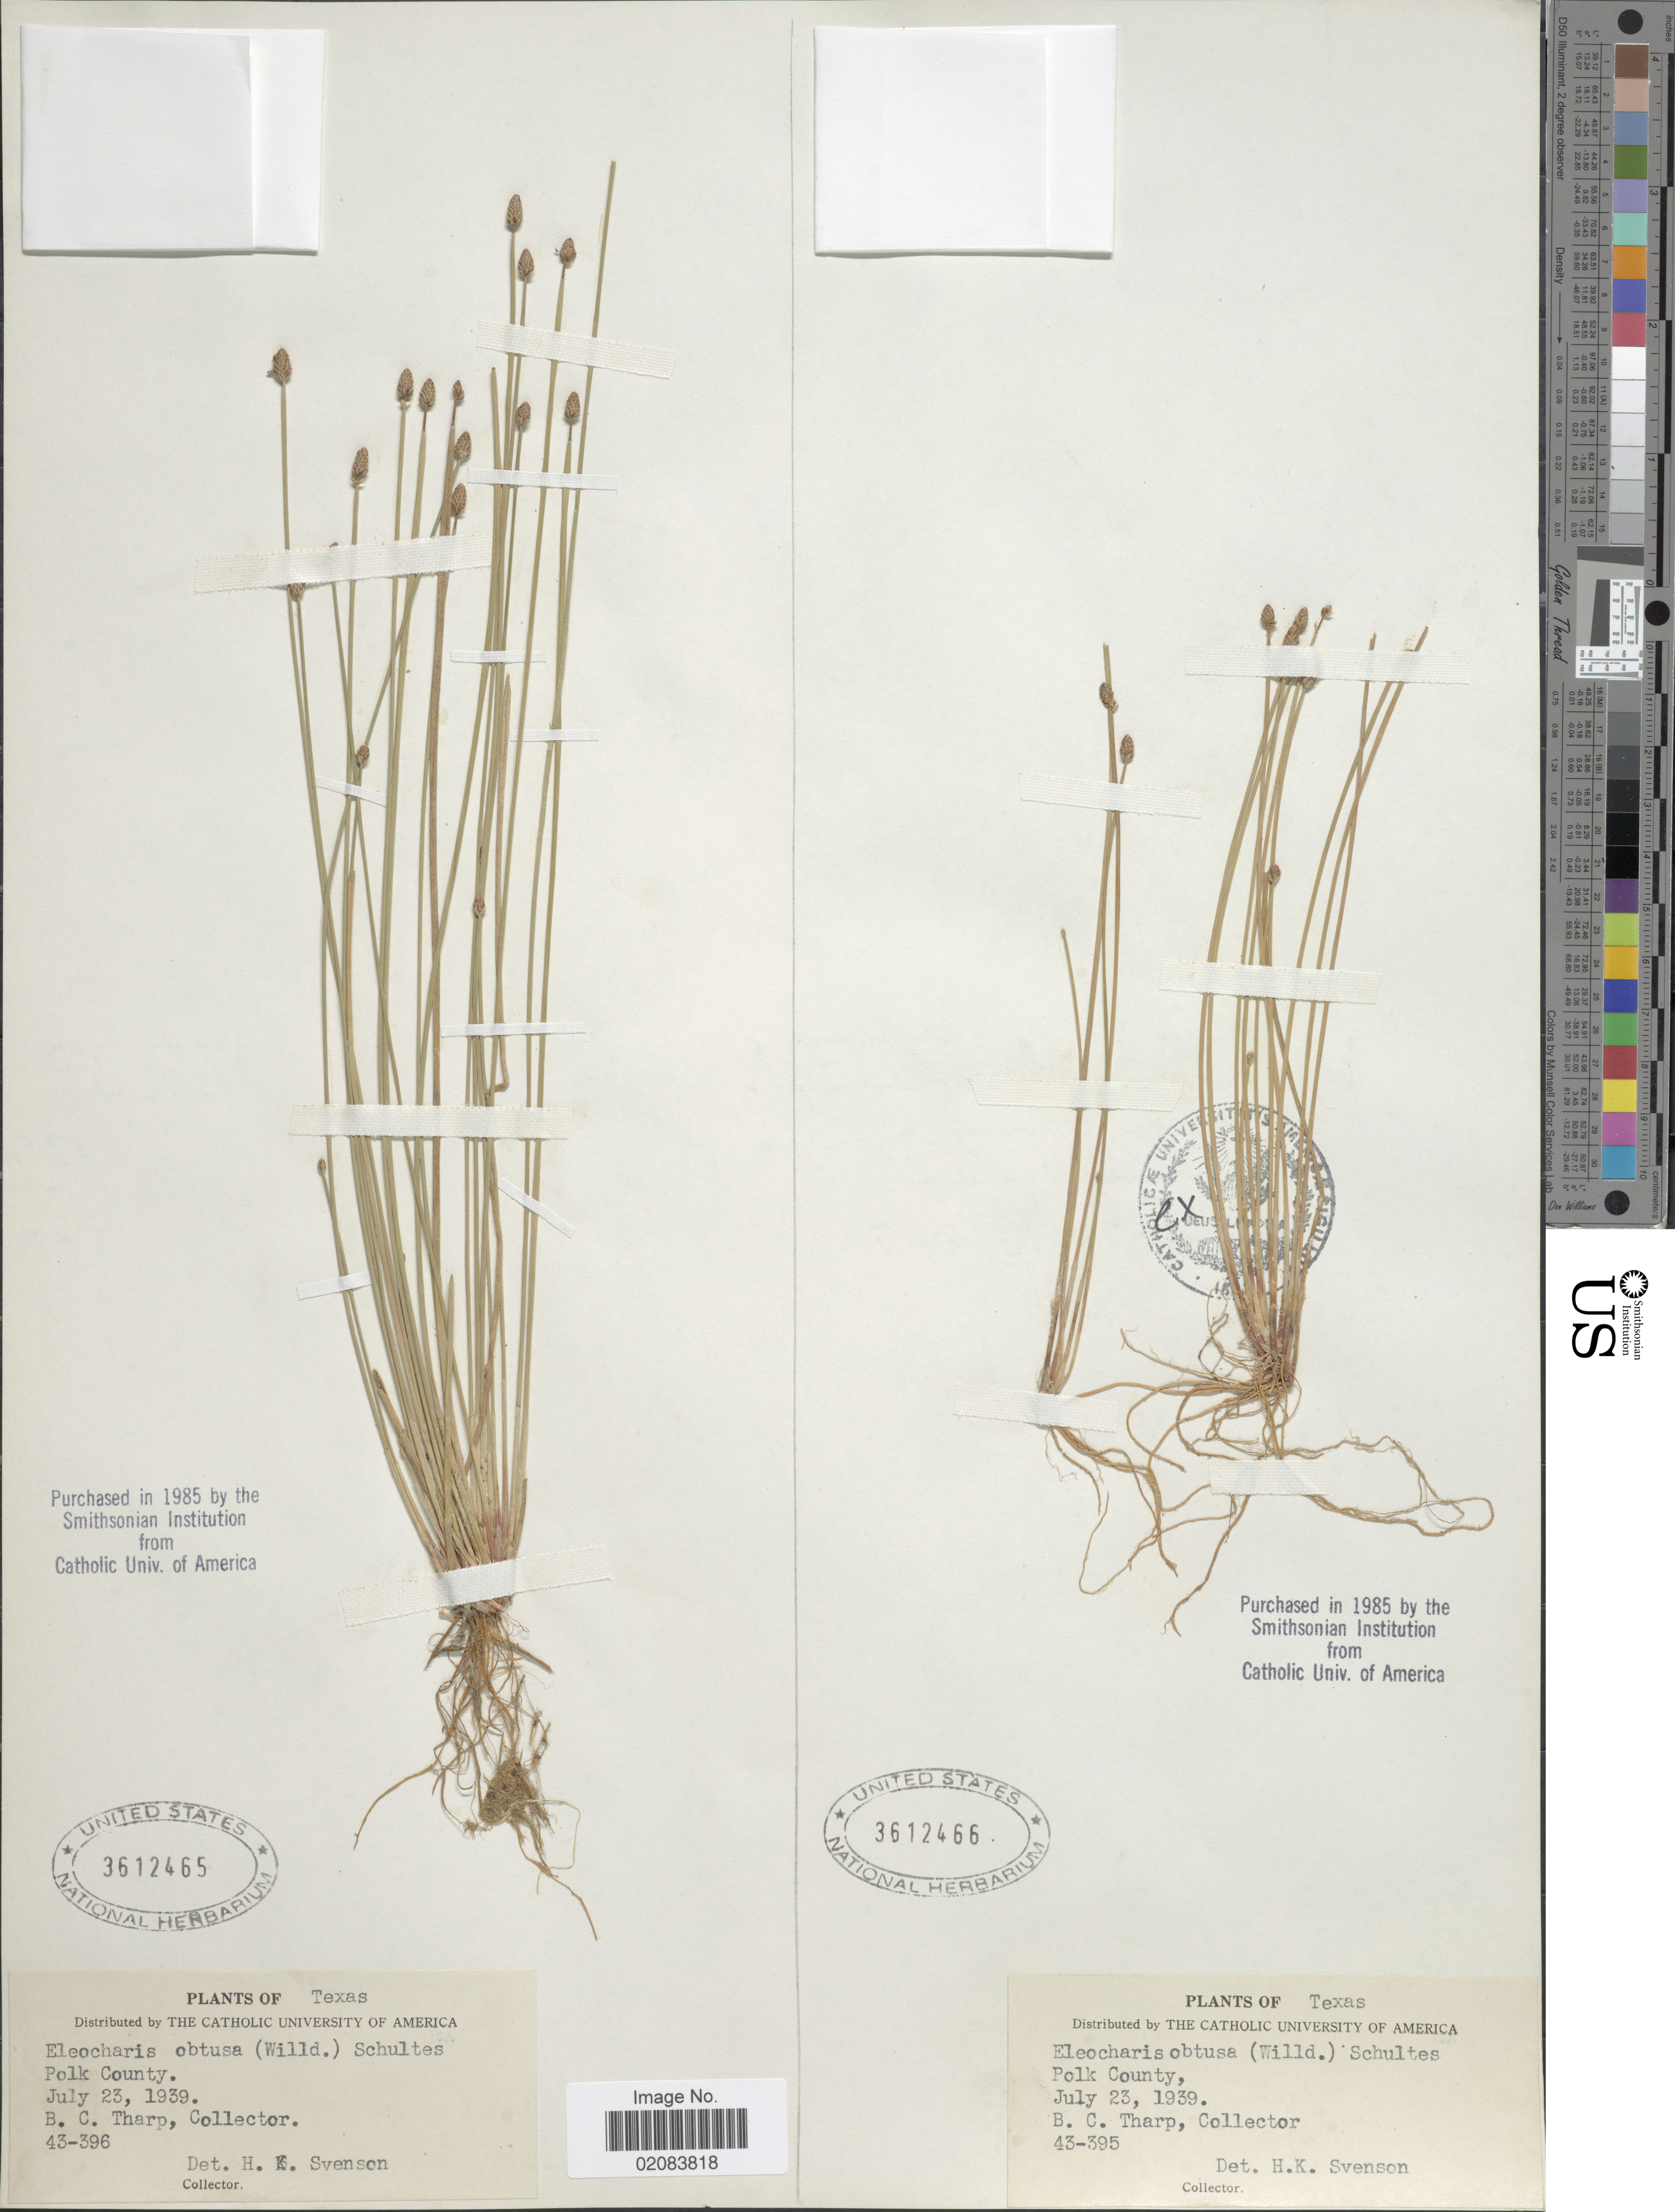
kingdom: Plantae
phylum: Tracheophyta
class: Liliopsida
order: Poales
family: Cyperaceae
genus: Eleocharis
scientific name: Eleocharis obtusa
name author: (Willd.) Schult.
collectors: B. C. Tharp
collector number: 43-395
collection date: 1939-07-23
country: United States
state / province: Texas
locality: Polk County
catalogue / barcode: US 3612466